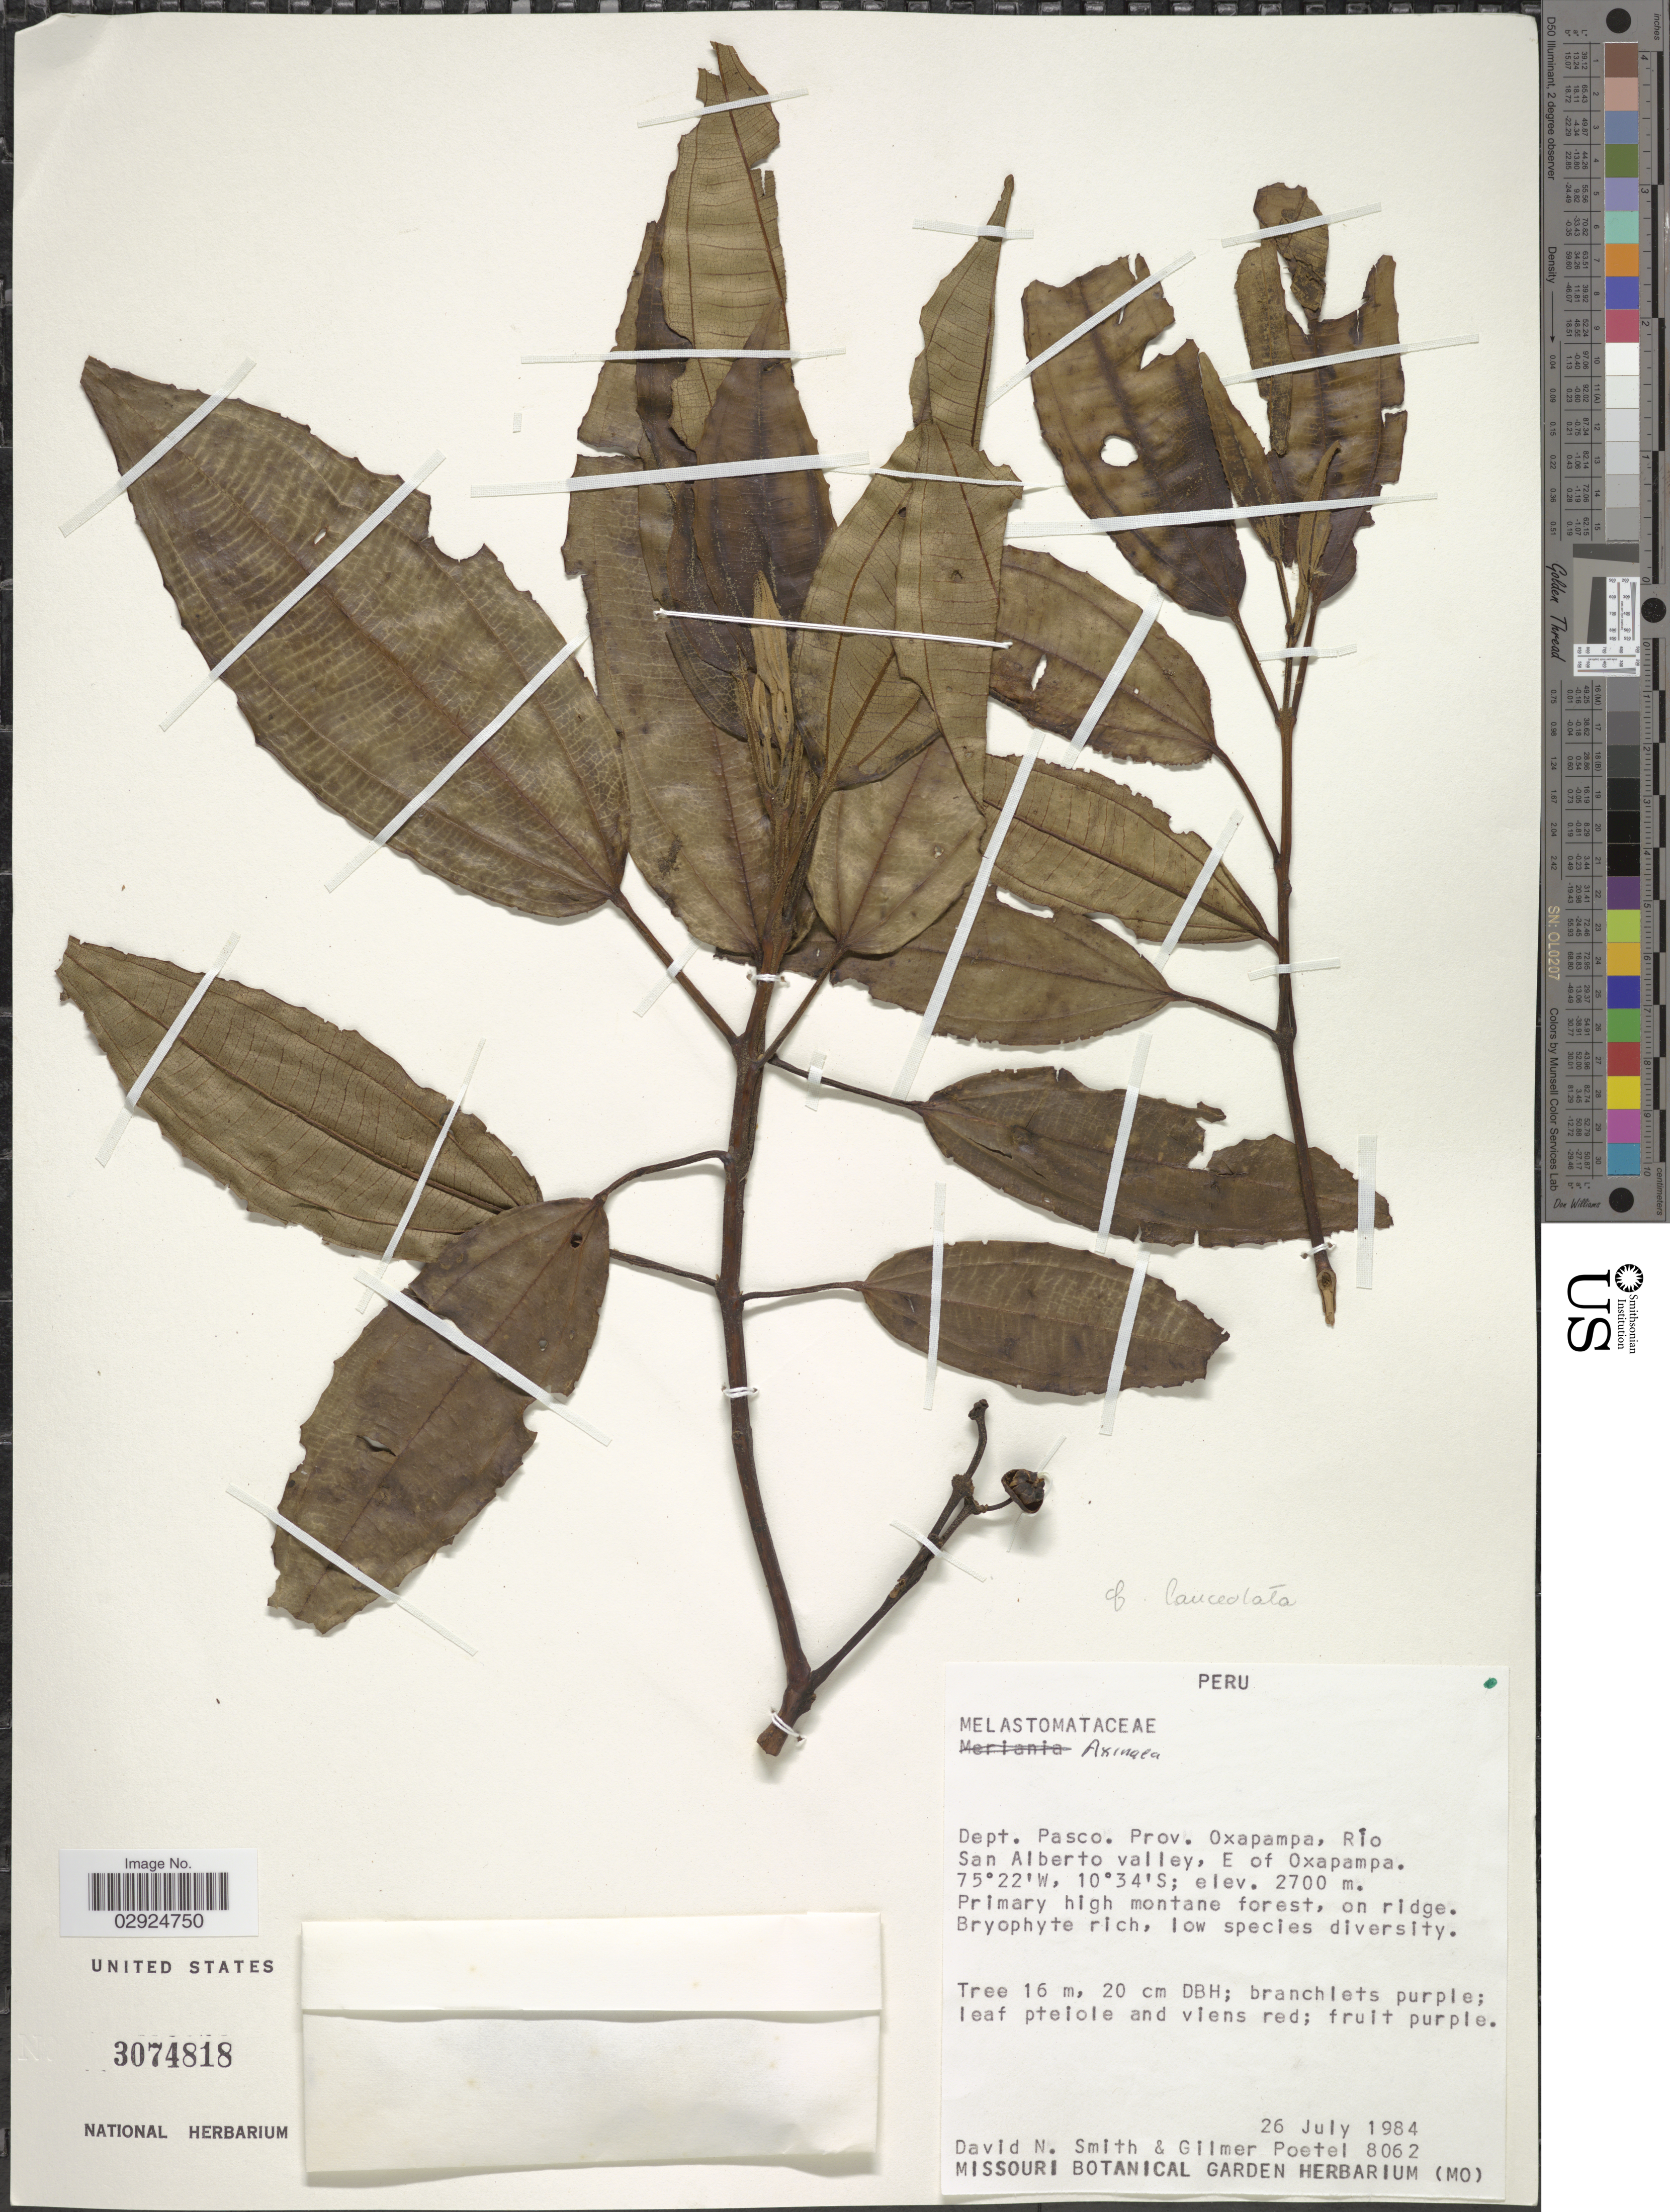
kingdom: Plantae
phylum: Tracheophyta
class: Magnoliopsida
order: Myrtales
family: Melastomataceae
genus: Axinaea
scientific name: Axinaea lanceolata Ruiz & Pav.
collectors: D. Smith & G. Poetel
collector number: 8062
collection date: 1984-07-26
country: Peru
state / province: Pasco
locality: Dept. Pasco. Prov. Oxapampa, Río San Alberto valley, E of Oxapampa.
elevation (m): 2700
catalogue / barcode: US 3074818